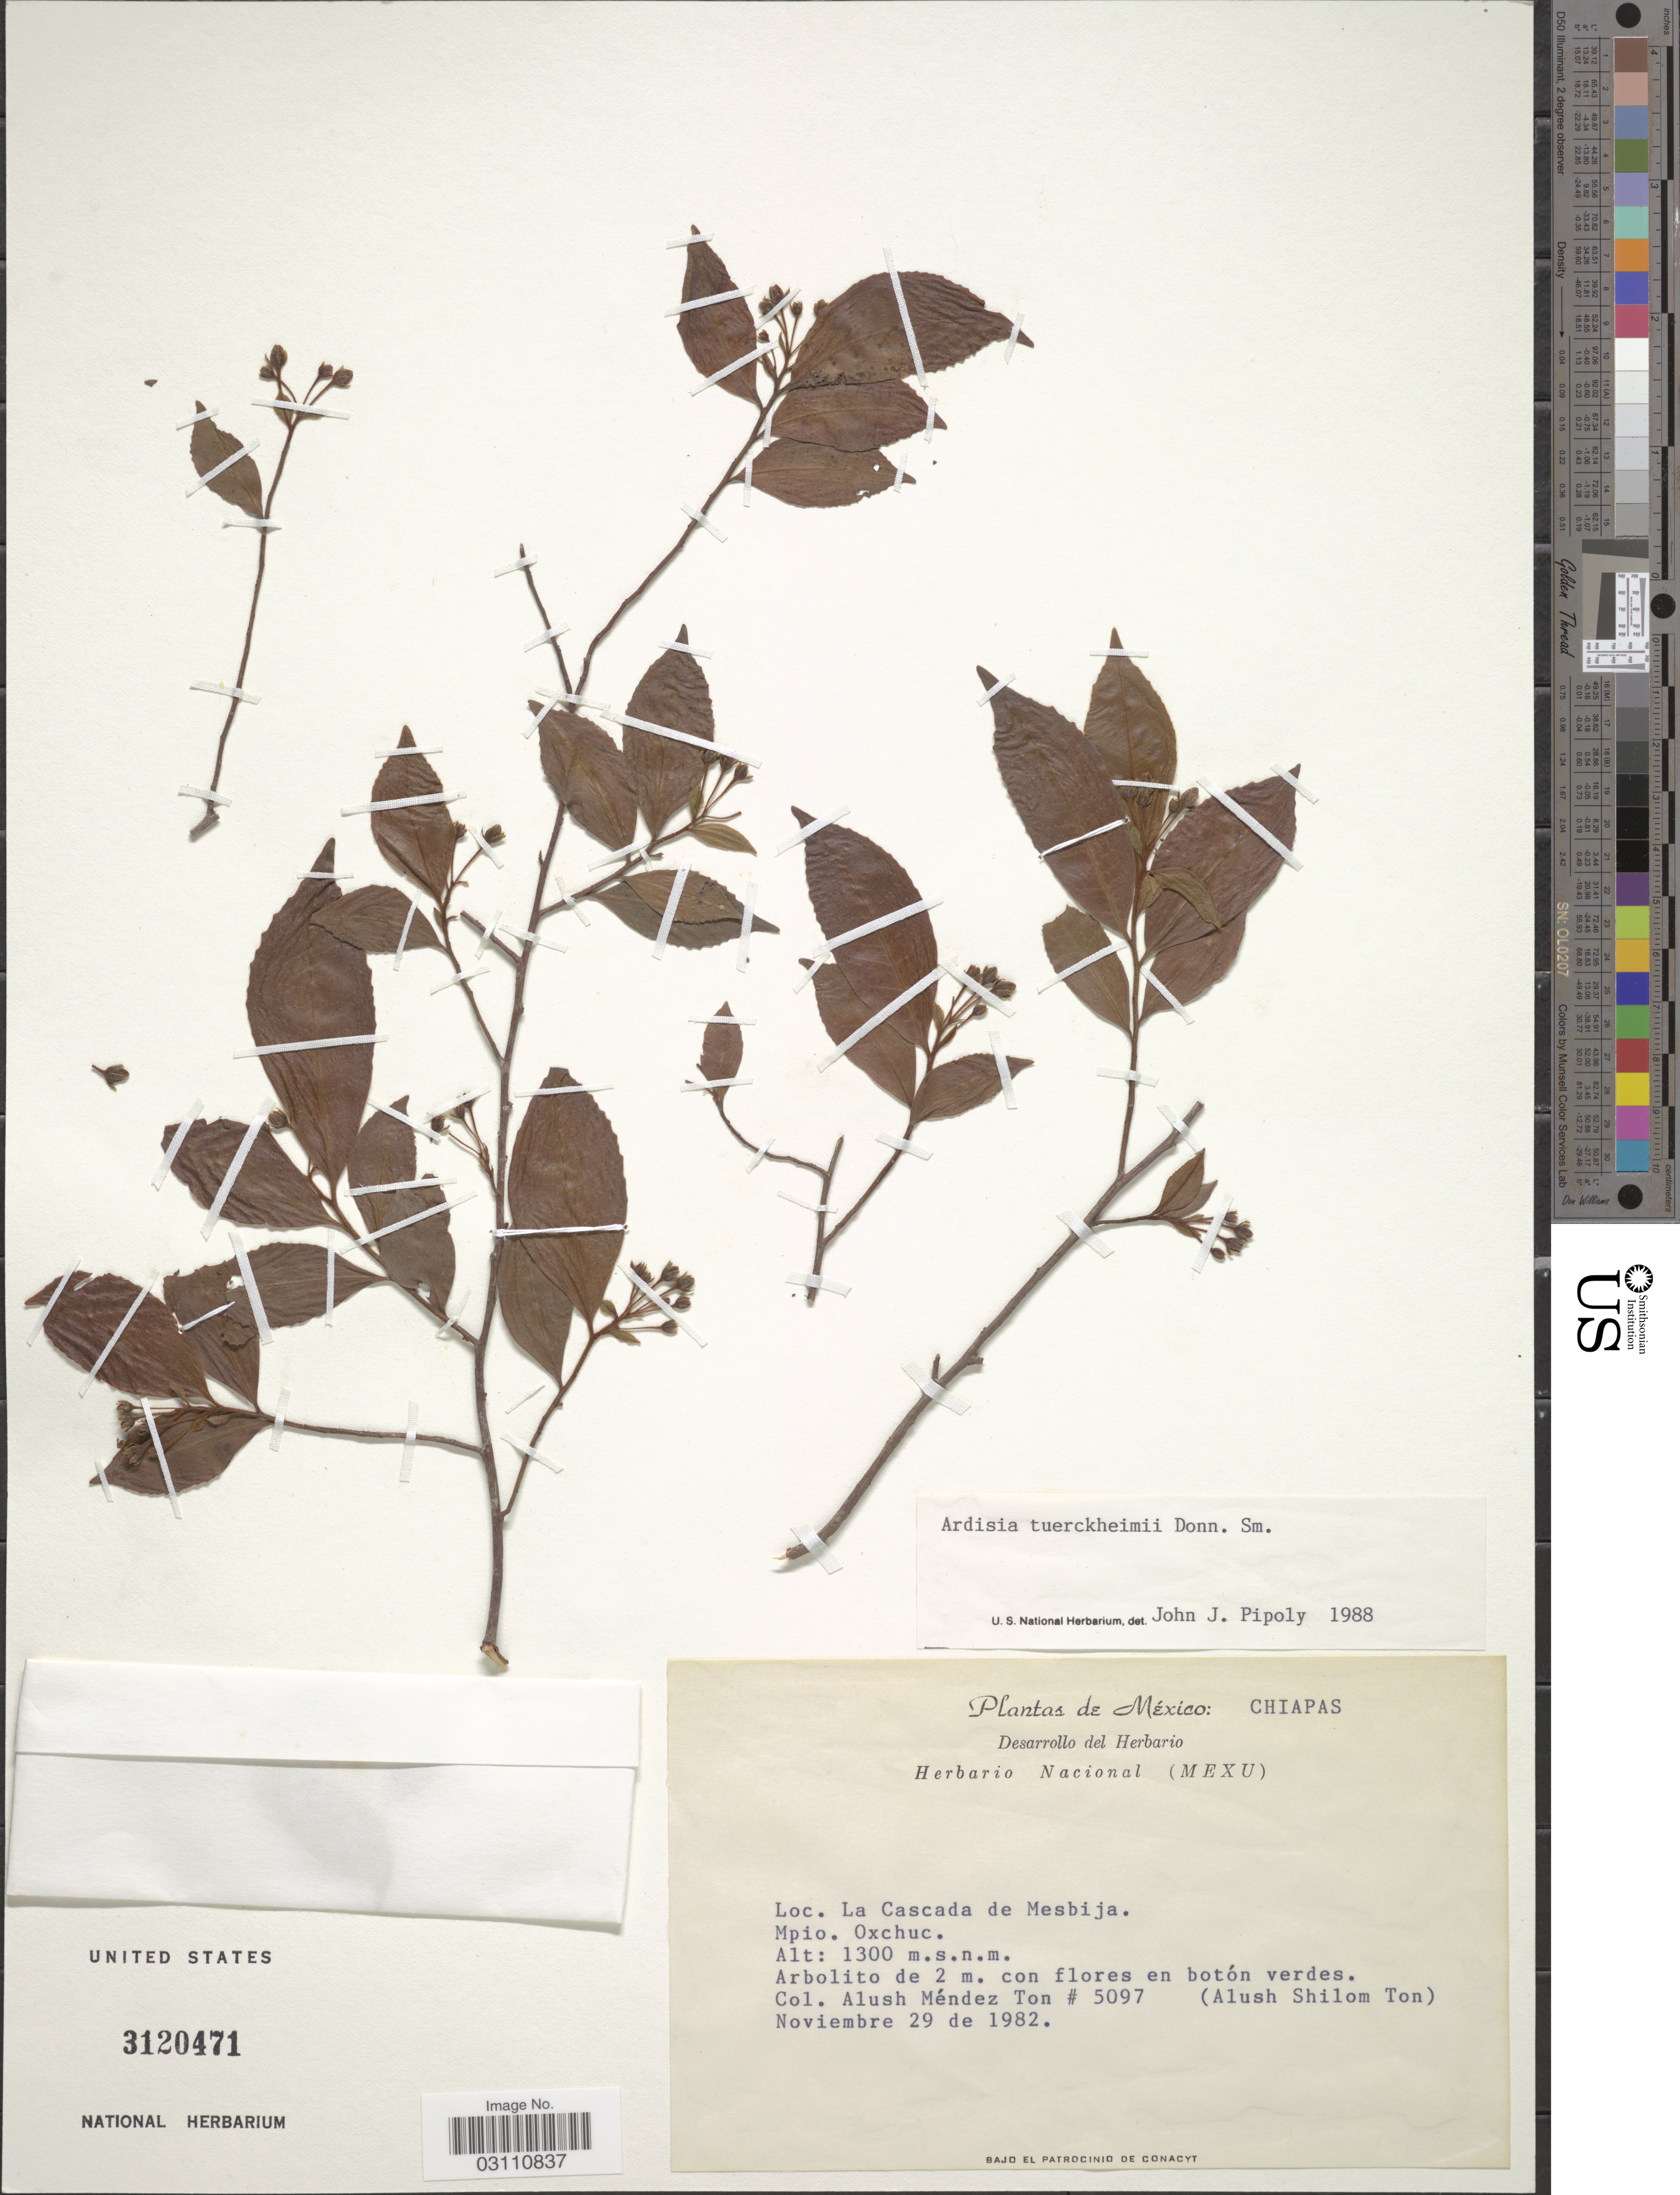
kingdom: Plantae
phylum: Tracheophyta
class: Magnoliopsida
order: Ericales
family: Primulaceae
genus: Ardisia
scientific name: Ardisia tuerckheimii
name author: Donn. Sm.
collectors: A. Méndez Ton & A. M. Ton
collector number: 5097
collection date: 1982-11-29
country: Mexico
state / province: Chiapas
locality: La Cascada de Mesbija. Mpio. Oxchuc.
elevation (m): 1300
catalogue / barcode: US 3120471